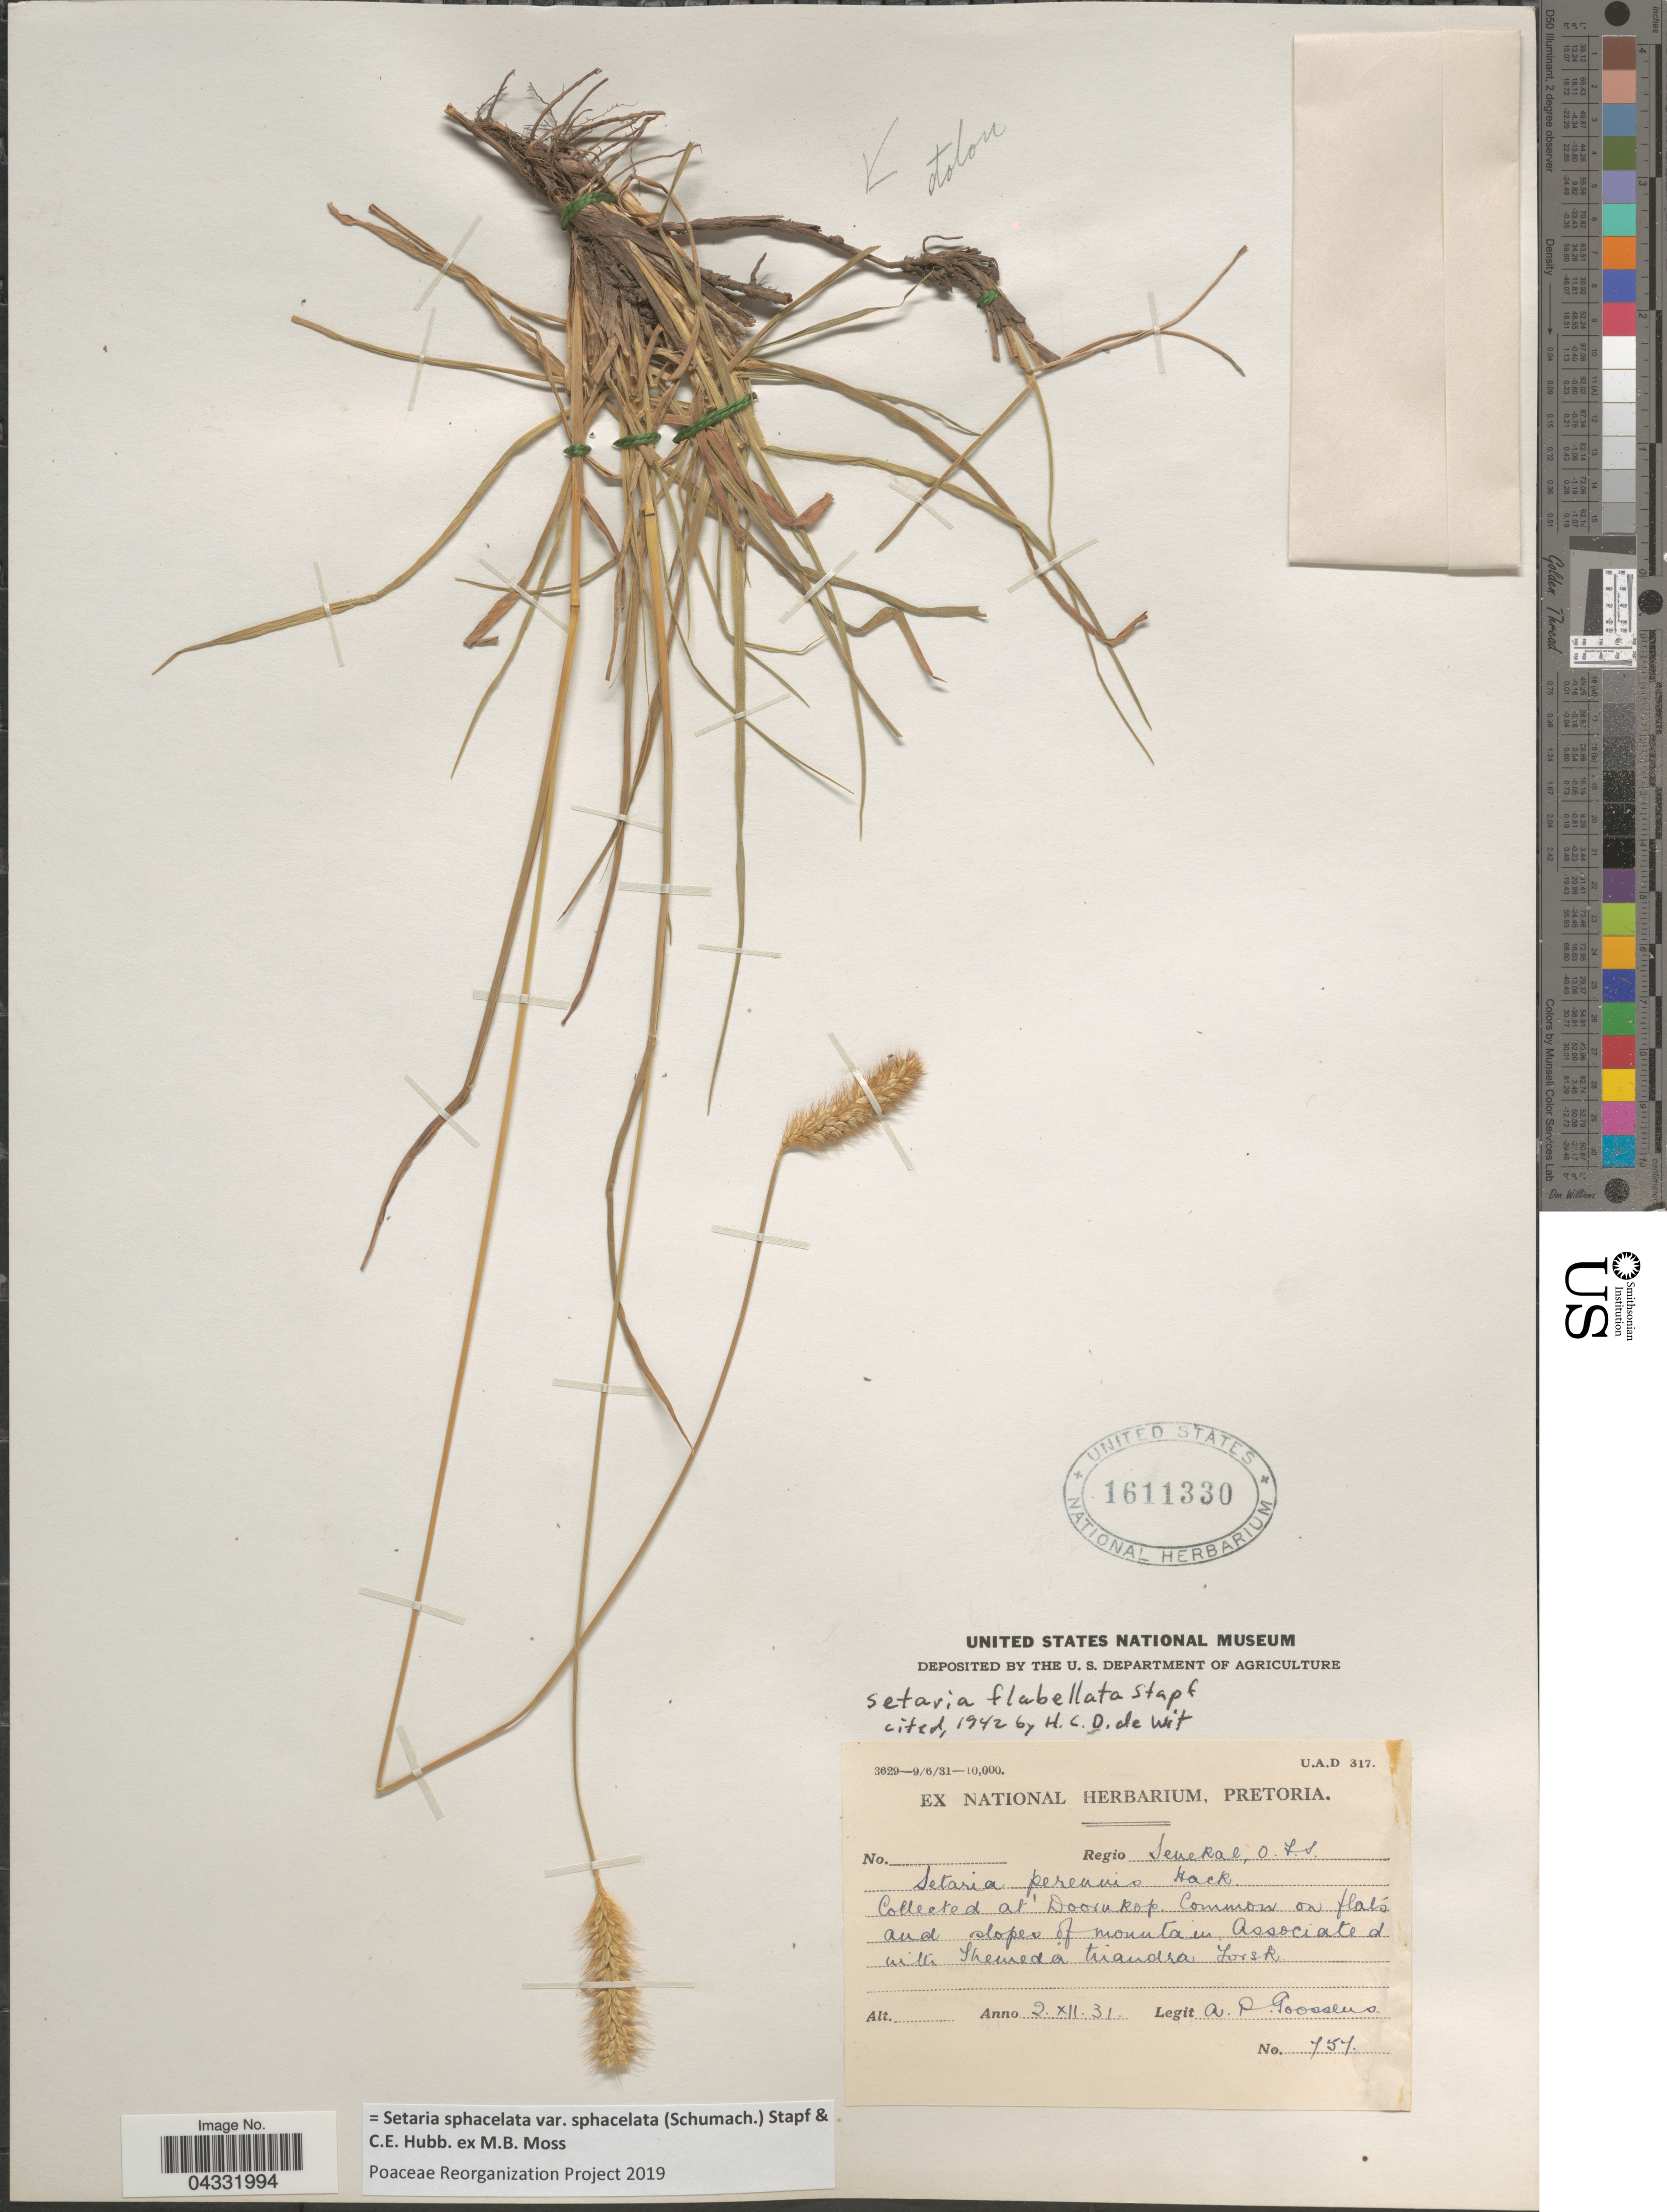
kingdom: Plantae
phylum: Tracheophyta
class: Liliopsida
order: Poales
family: Poaceae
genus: Setaria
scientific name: Setaria sphacelata var. sphacelata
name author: (Schumach.) Stapf & C. E. Hubb. ex M.B. Moss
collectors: A. P. G. Goossens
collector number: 757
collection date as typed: Transcribed d/m/y: 2/12/31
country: South Africa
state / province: Free State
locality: Regio Senekal, O.F.S. Doornkop.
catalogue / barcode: US 1611330